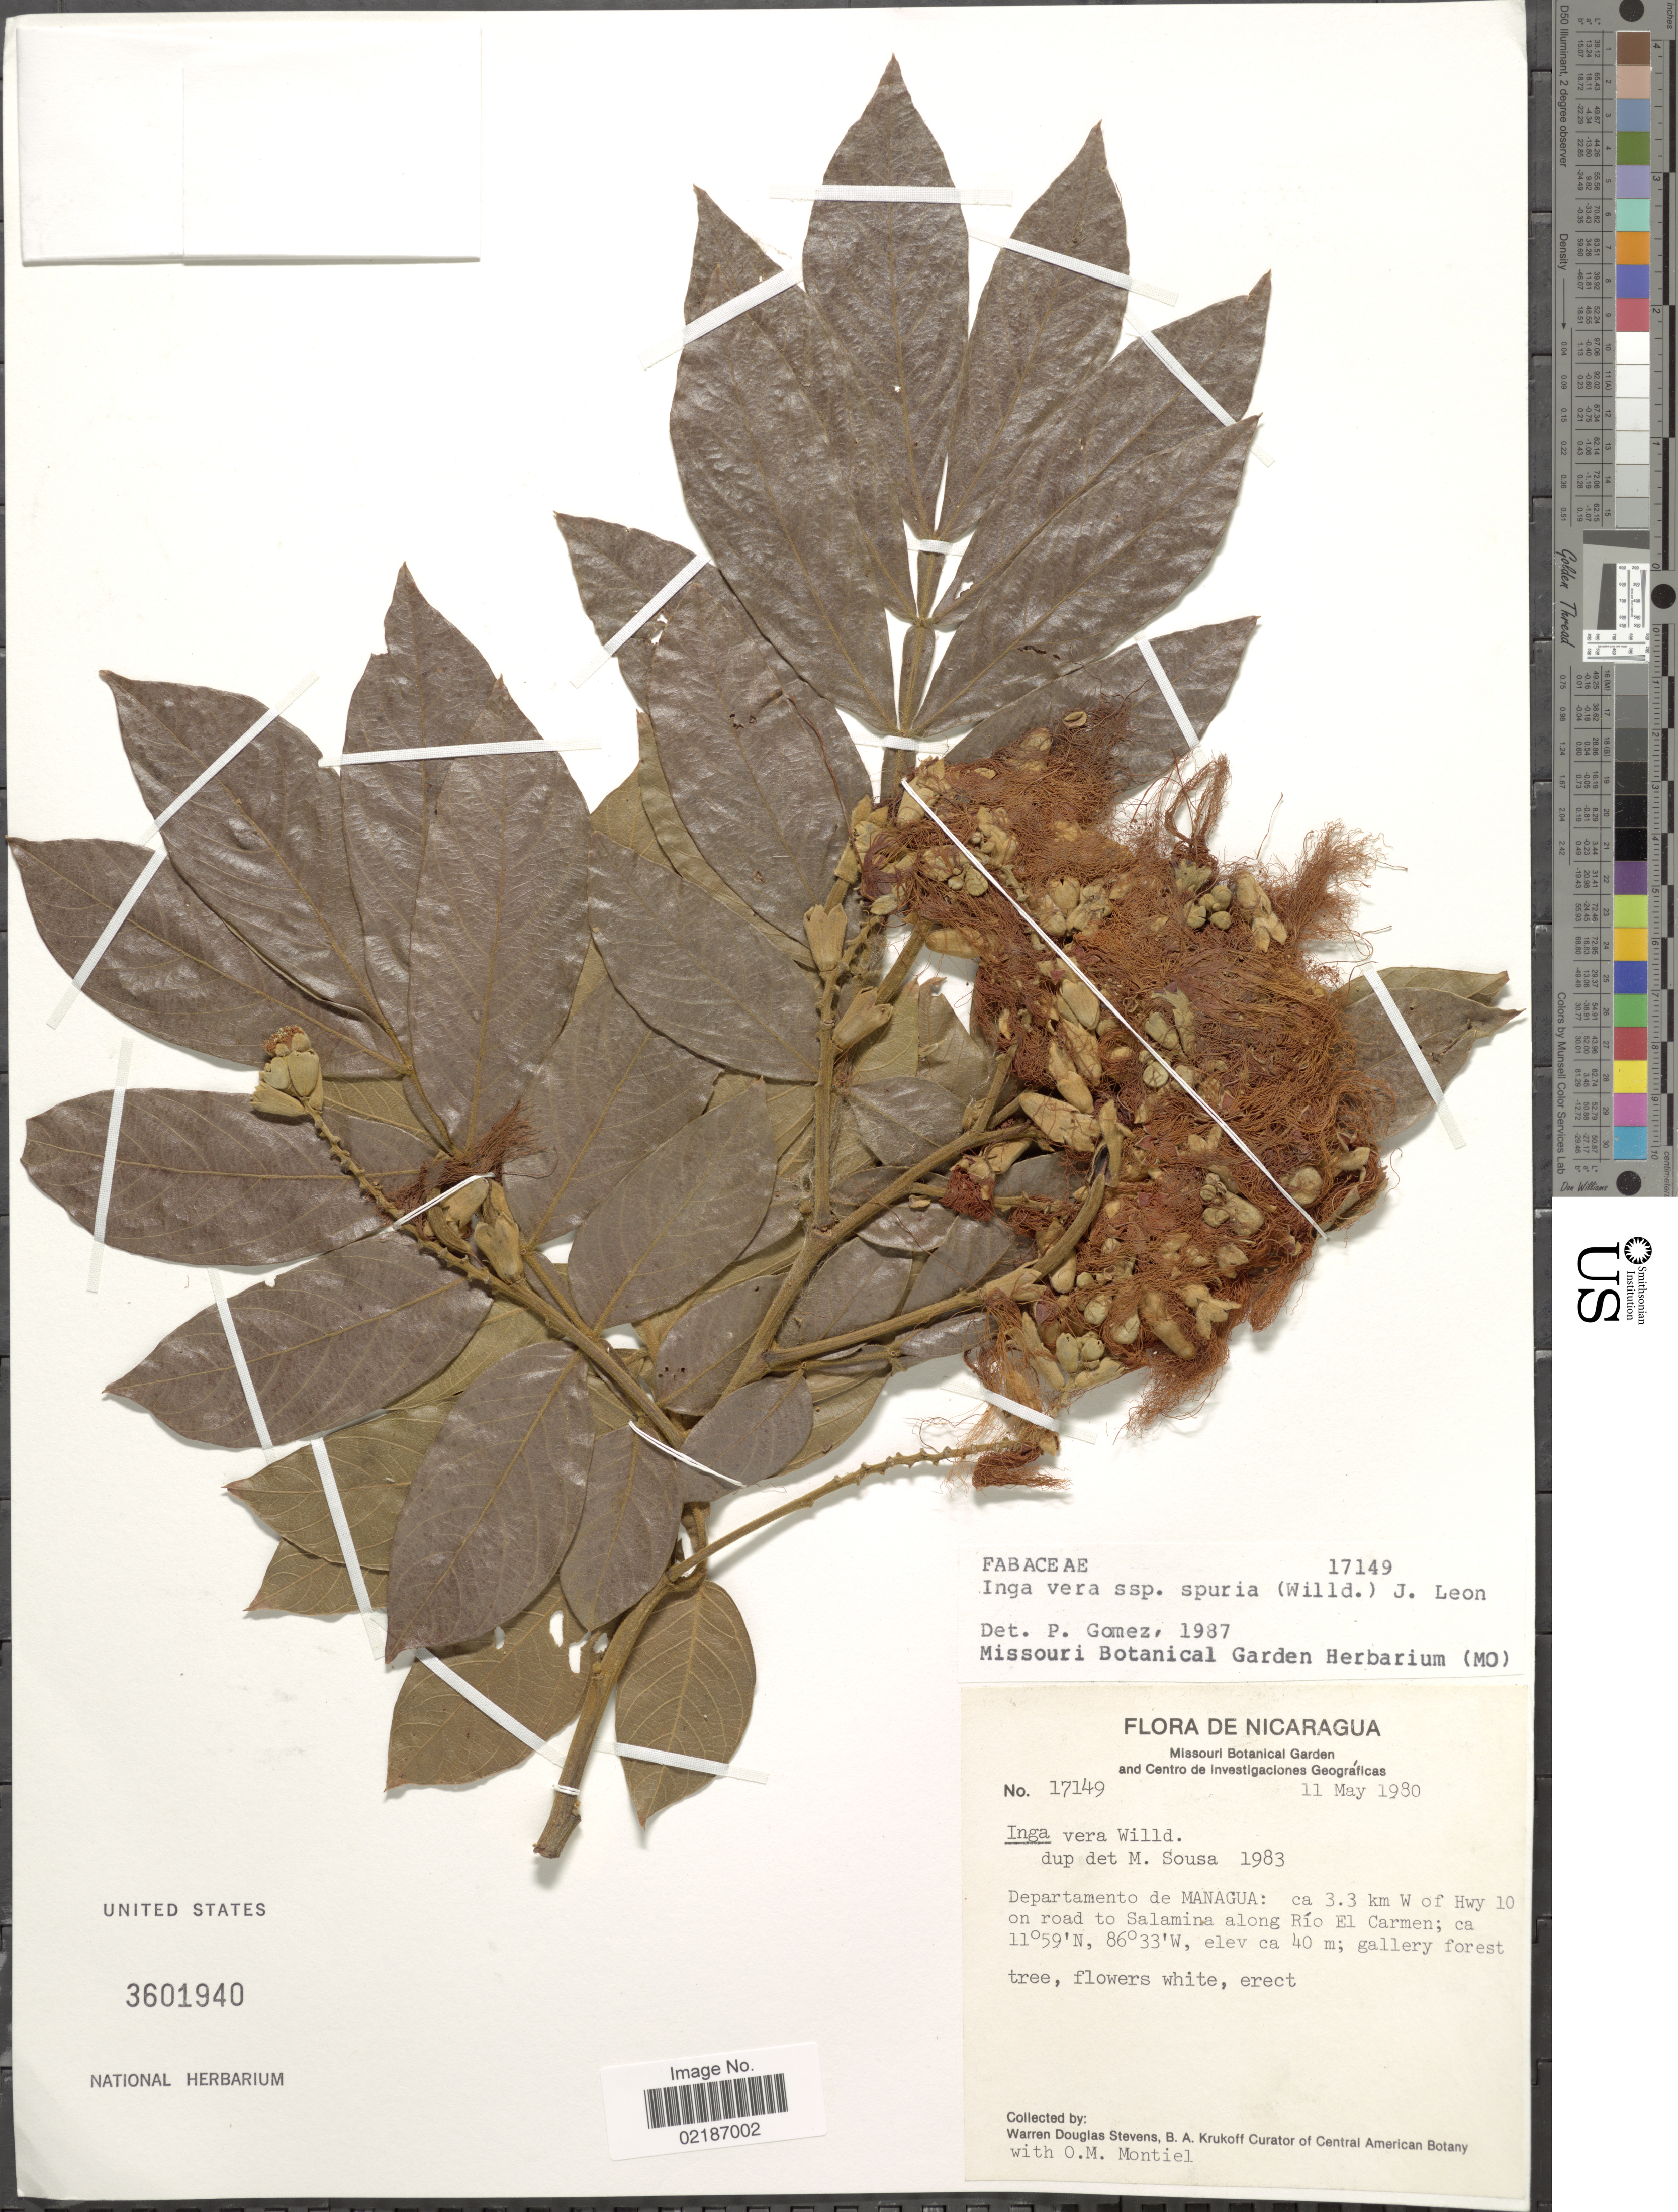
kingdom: Plantae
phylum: Tracheophyta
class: Magnoliopsida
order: Fabales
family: Fabaceae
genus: Inga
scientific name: Inga vera subsp. vera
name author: Willd.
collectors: W. D. Stevens & O. Montiel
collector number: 17149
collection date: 1980-05-11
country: Nicaragua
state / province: Managua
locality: Ca 3.3 km W of Hwy 10 on road to Salamina along Rio El Carmen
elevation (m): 40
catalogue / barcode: US 3601940